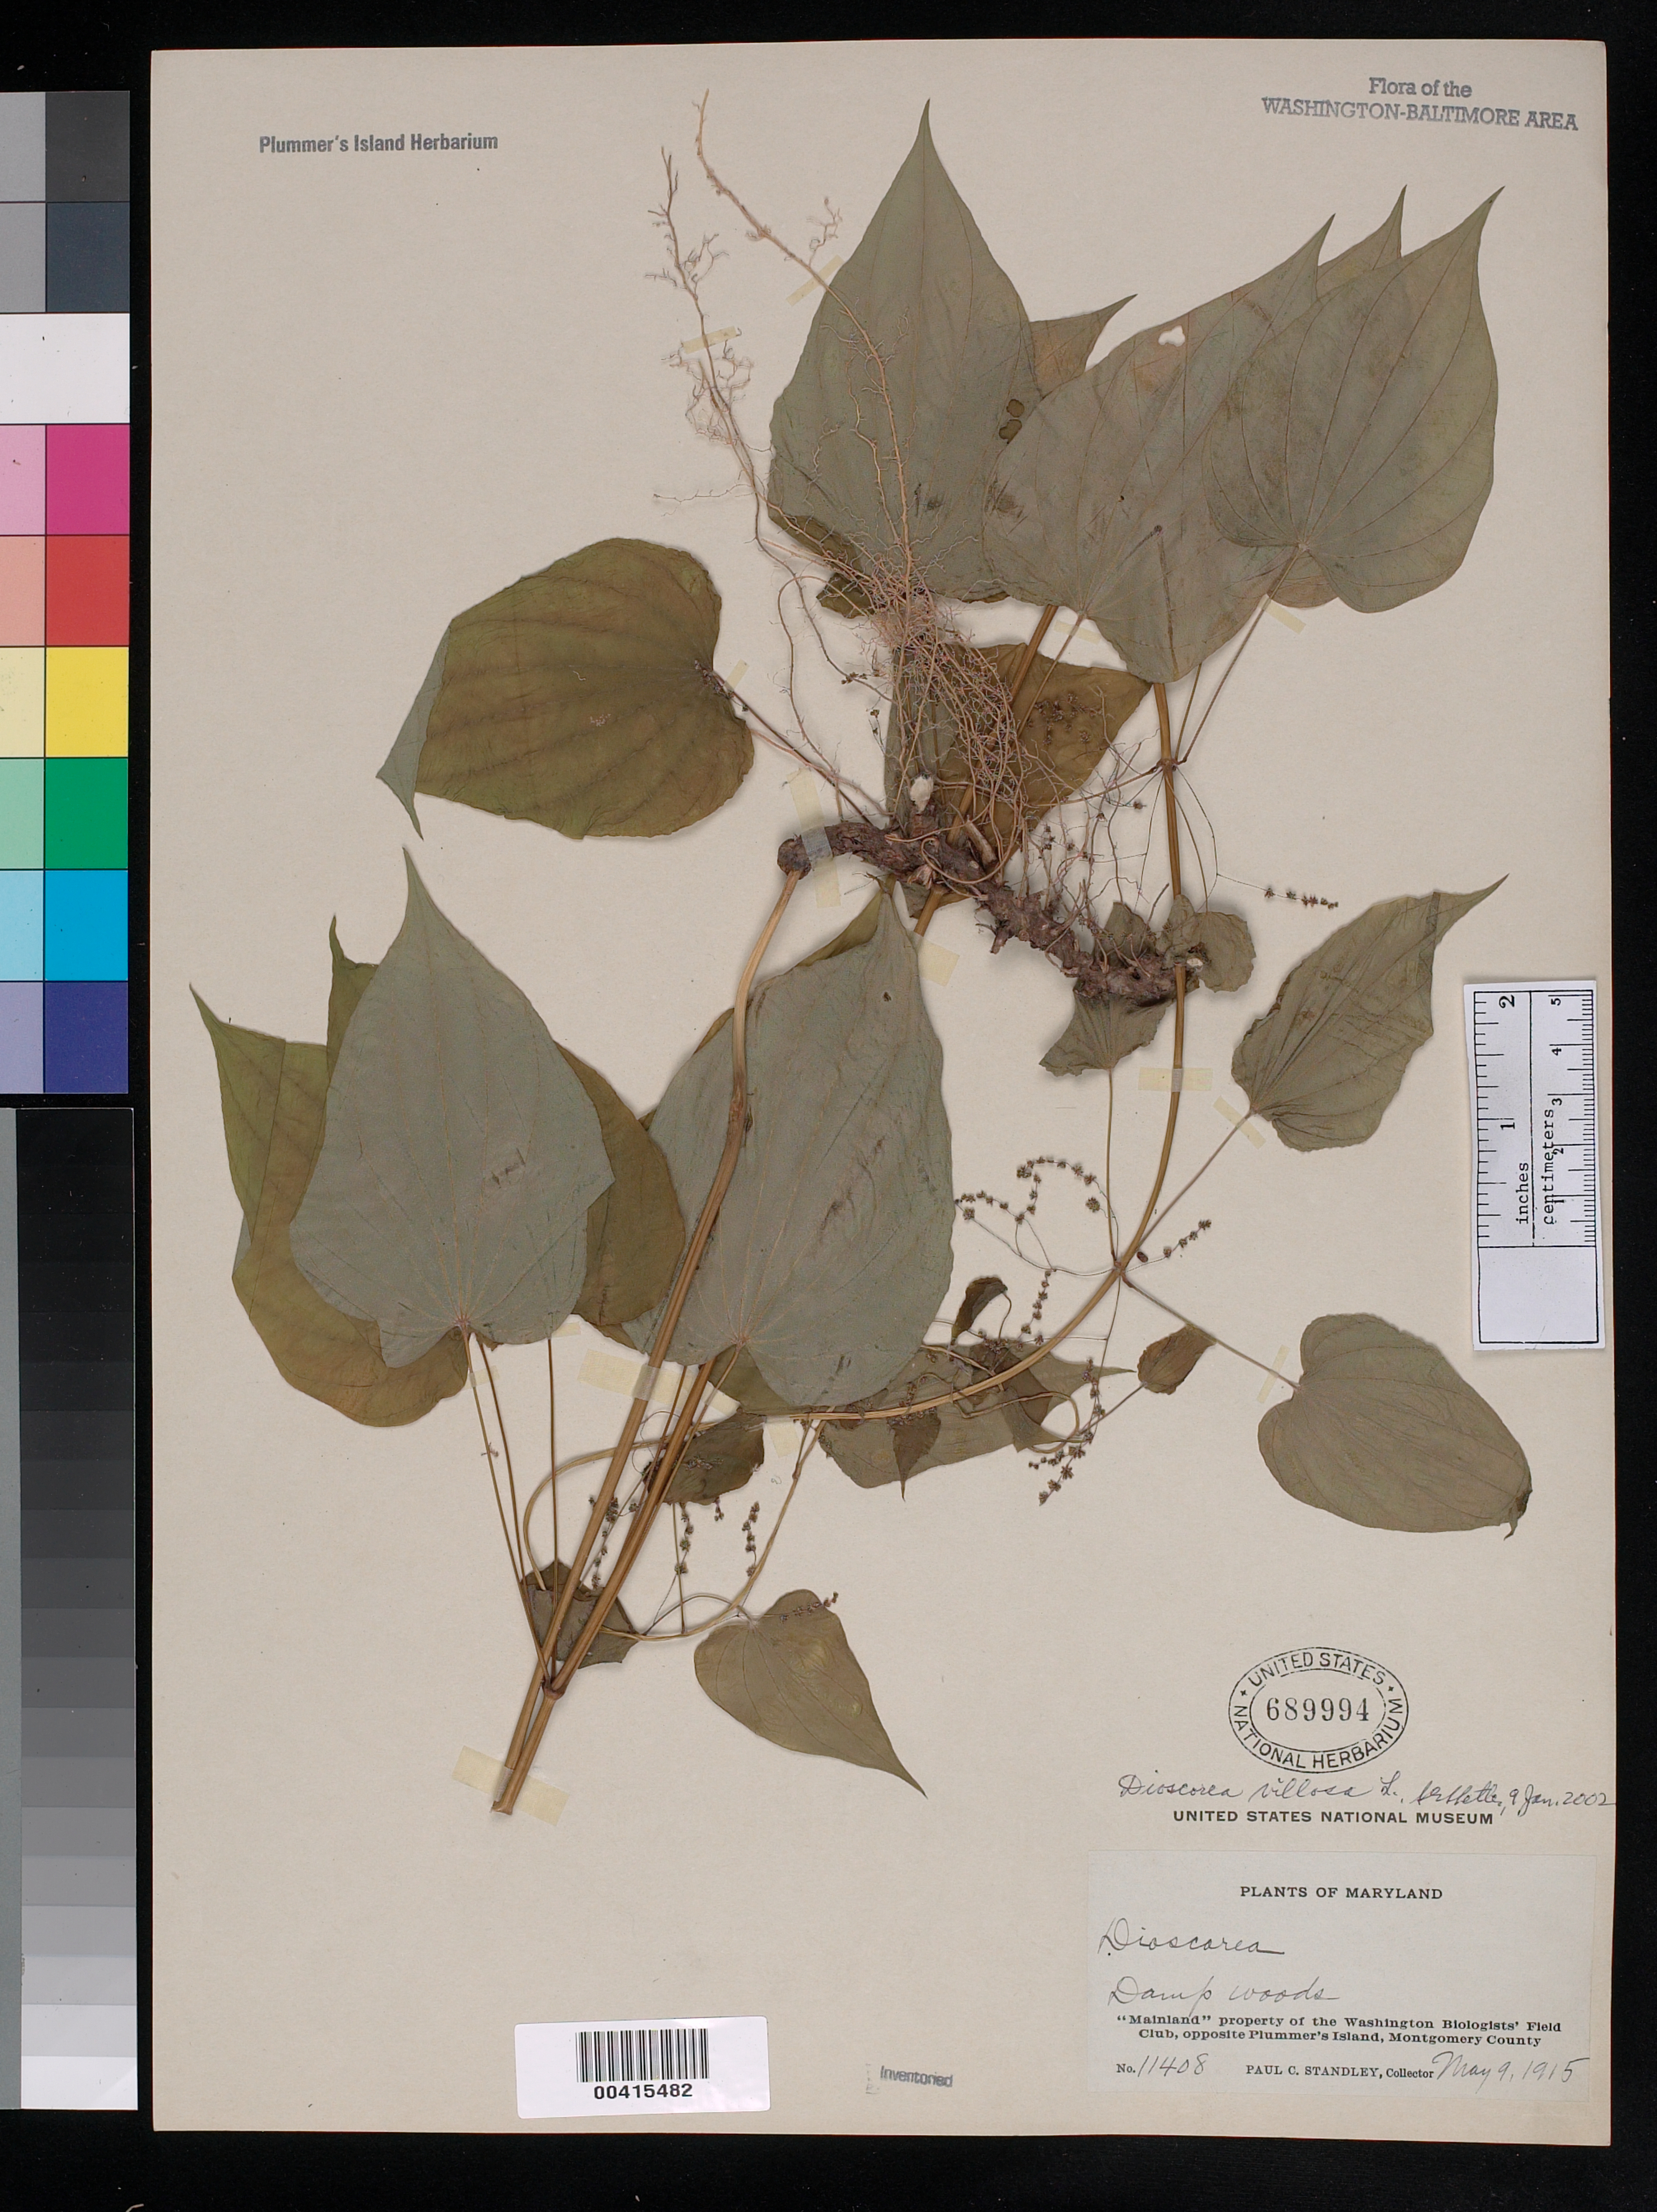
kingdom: Plantae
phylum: Tracheophyta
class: Liliopsida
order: Dioscoreales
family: Dioscoreaceae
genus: Dioscorea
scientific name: Dioscorea villosa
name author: L.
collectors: P. C. Standley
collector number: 11408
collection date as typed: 09 May 1915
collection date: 1915-05-09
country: United States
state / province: Maryland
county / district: Montgomery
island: Plummers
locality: Plummer's Island C. & O. Canal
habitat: Damp woods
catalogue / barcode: US 689994